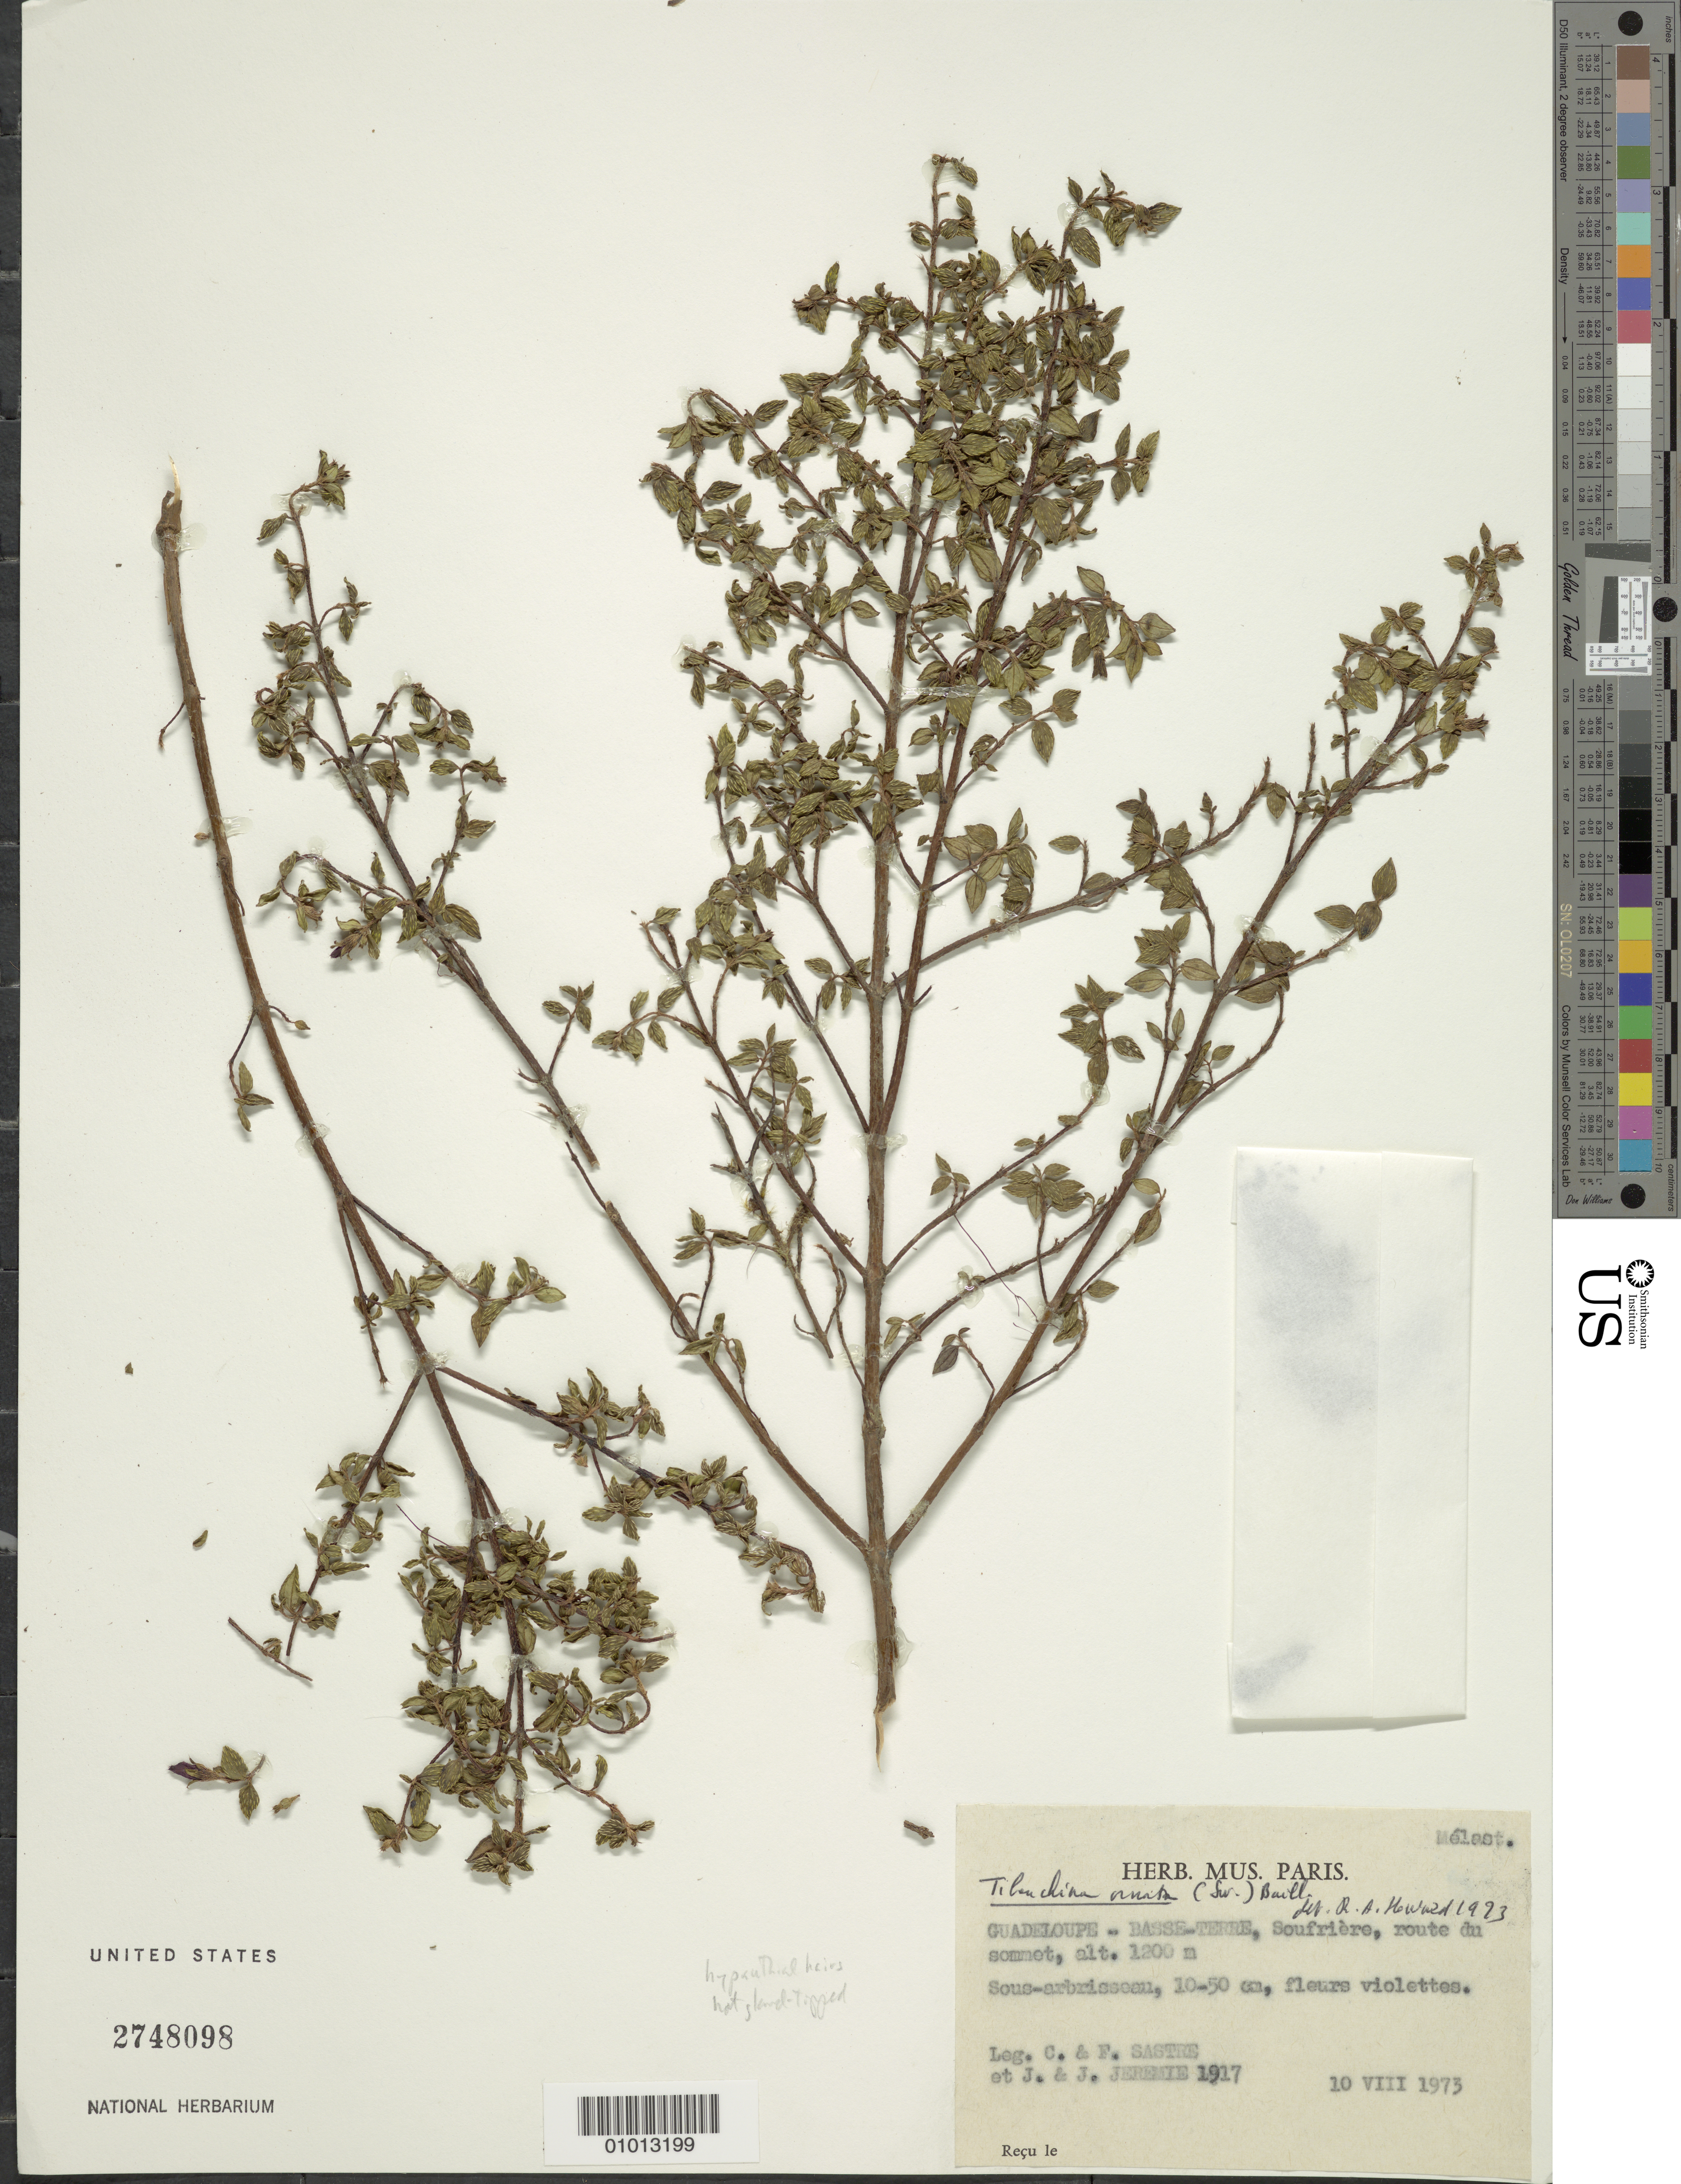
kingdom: Plantae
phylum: Tracheophyta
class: Magnoliopsida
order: Myrtales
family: Melastomataceae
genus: Chaetogastra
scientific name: Chaetogastra ornata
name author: (Sw.) P.J.F. Guim. & Michelang.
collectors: C. H. L. Sastre, F. Sastre & J. Jérémie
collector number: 1917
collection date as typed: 10 Aug 1973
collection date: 1973-08-10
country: Guadeloupe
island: Basse Terre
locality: Soufrière, route du sommet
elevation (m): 1200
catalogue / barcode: US 2748098